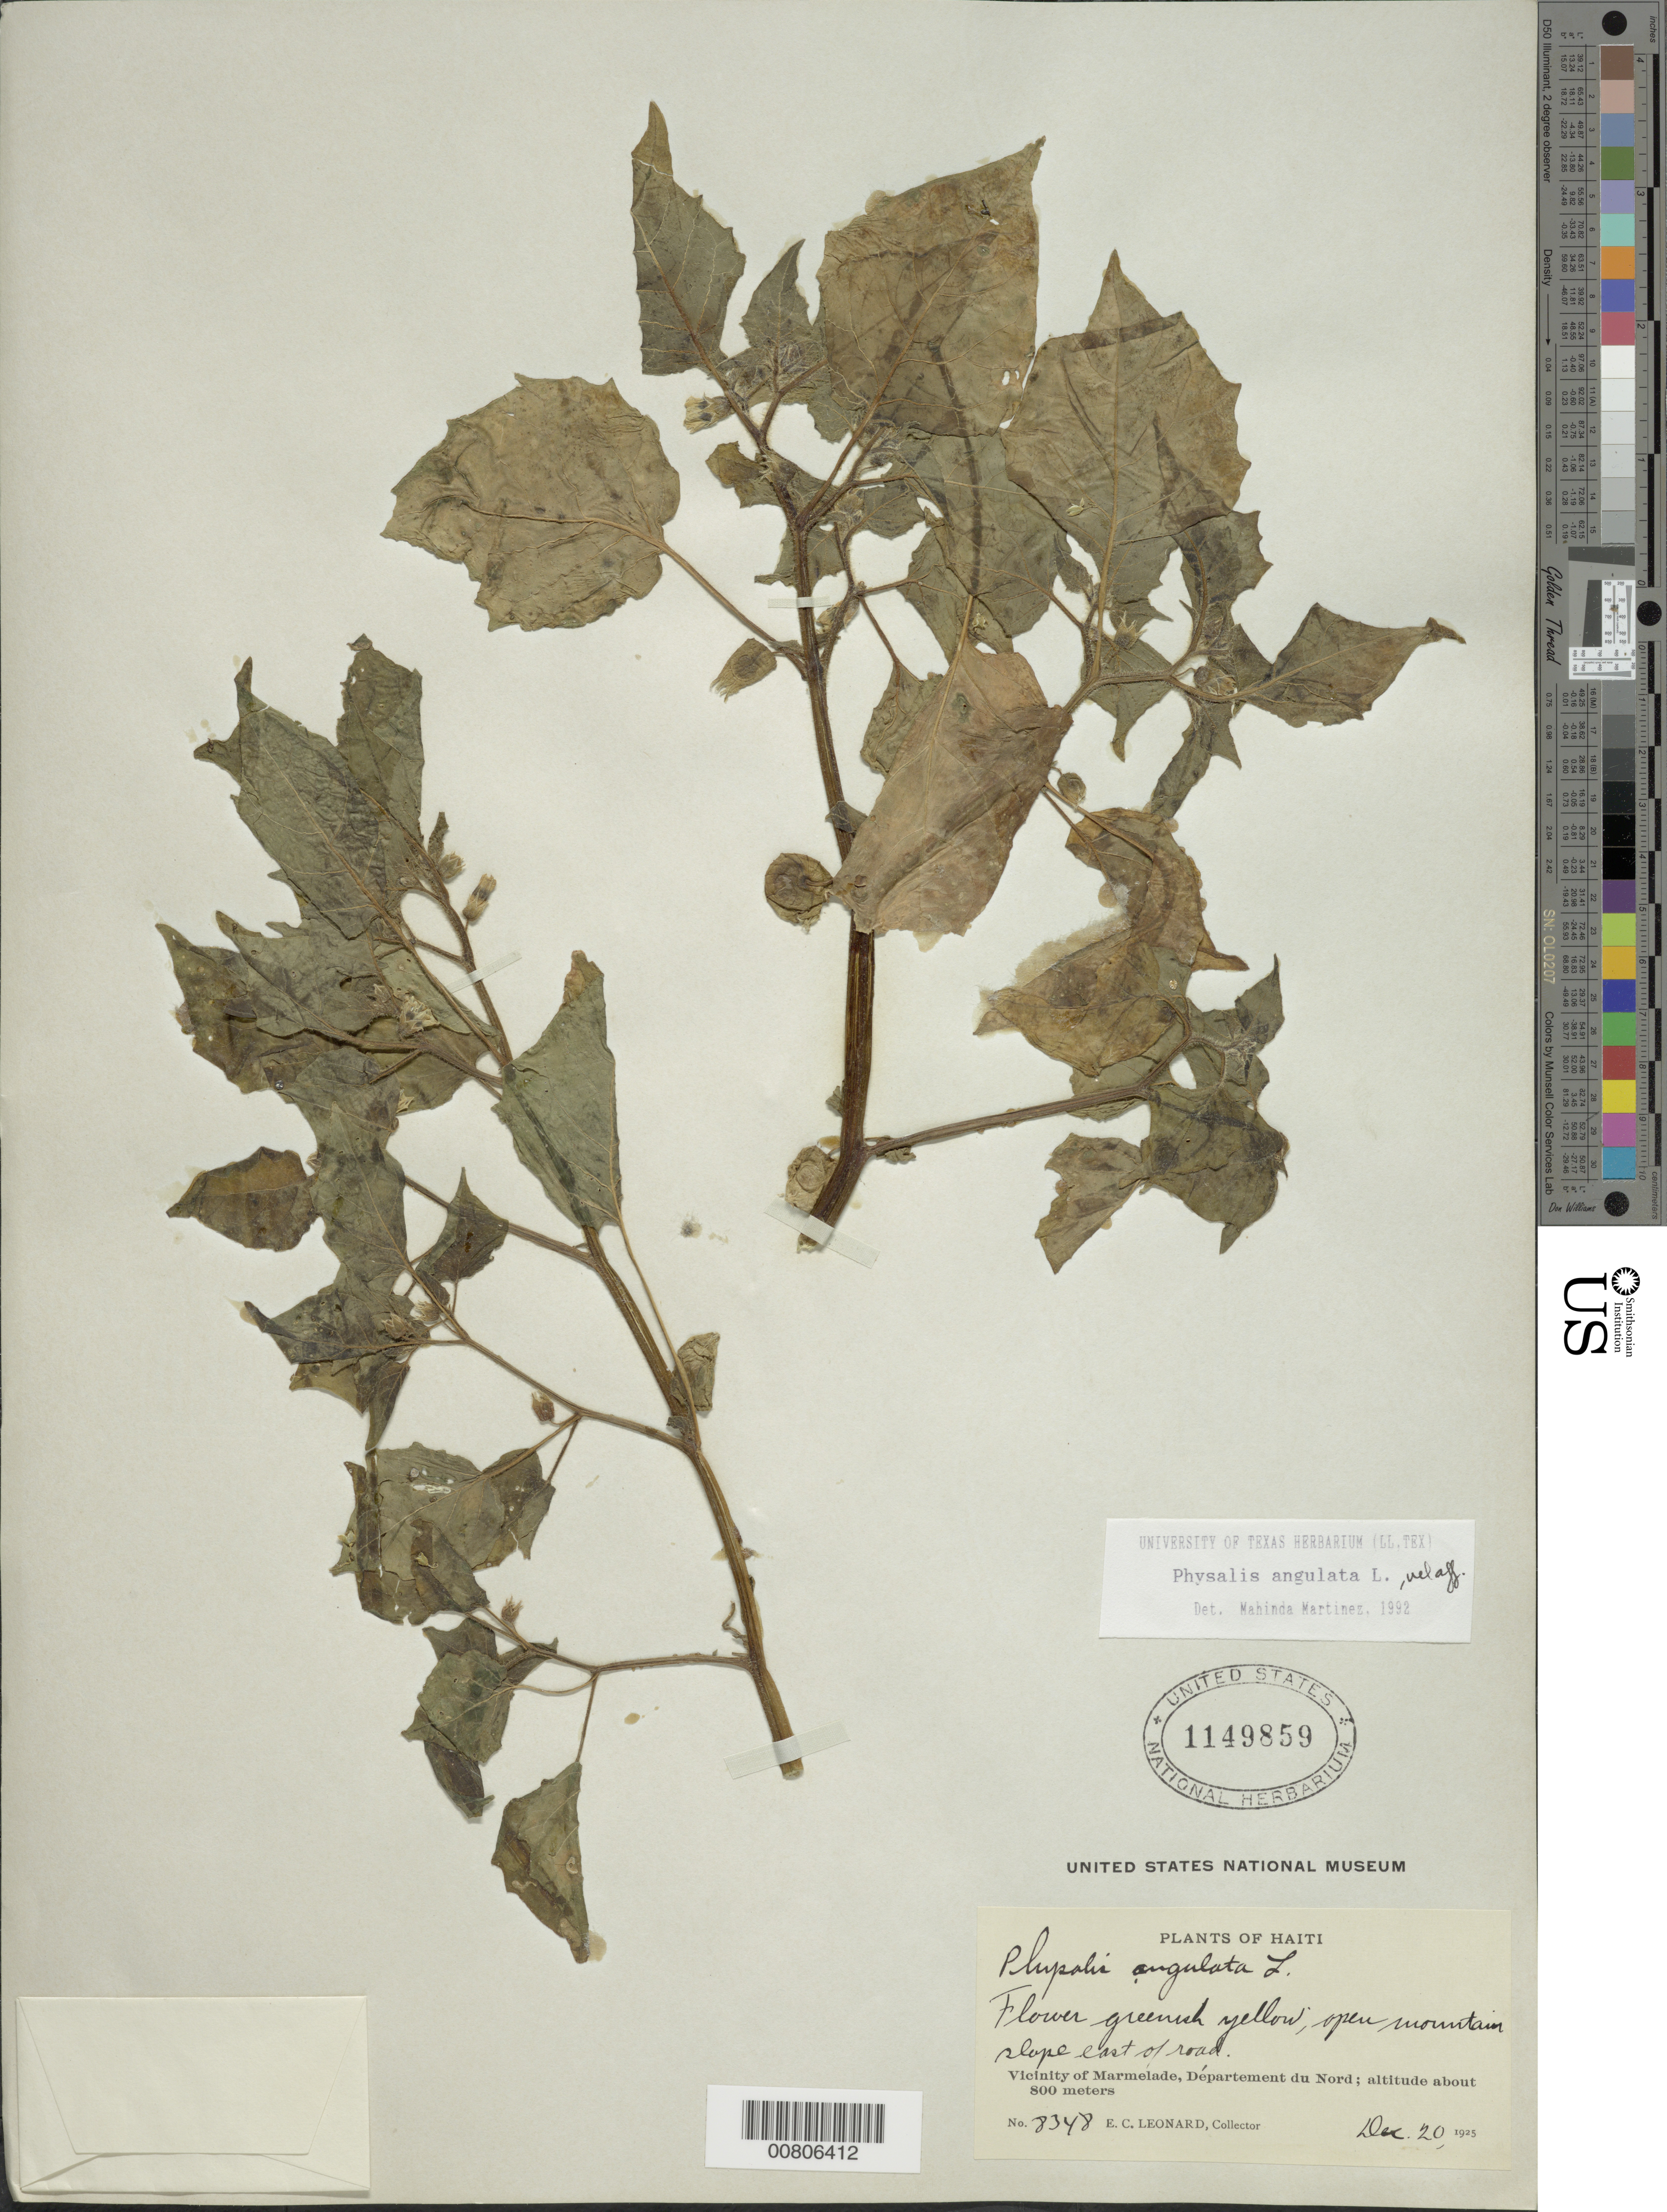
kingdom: Plantae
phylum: Tracheophyta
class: Magnoliopsida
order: Solanales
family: Solanaceae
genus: Physalis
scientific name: Physalis angulata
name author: L.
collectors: E. C. Leonard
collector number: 8348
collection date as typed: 20 Dec 1925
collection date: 1925-12-20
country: Haiti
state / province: Nord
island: Hispaniola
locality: Vicinity of Marmelade, E of road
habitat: Open mountain slope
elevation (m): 800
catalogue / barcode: US 1149859